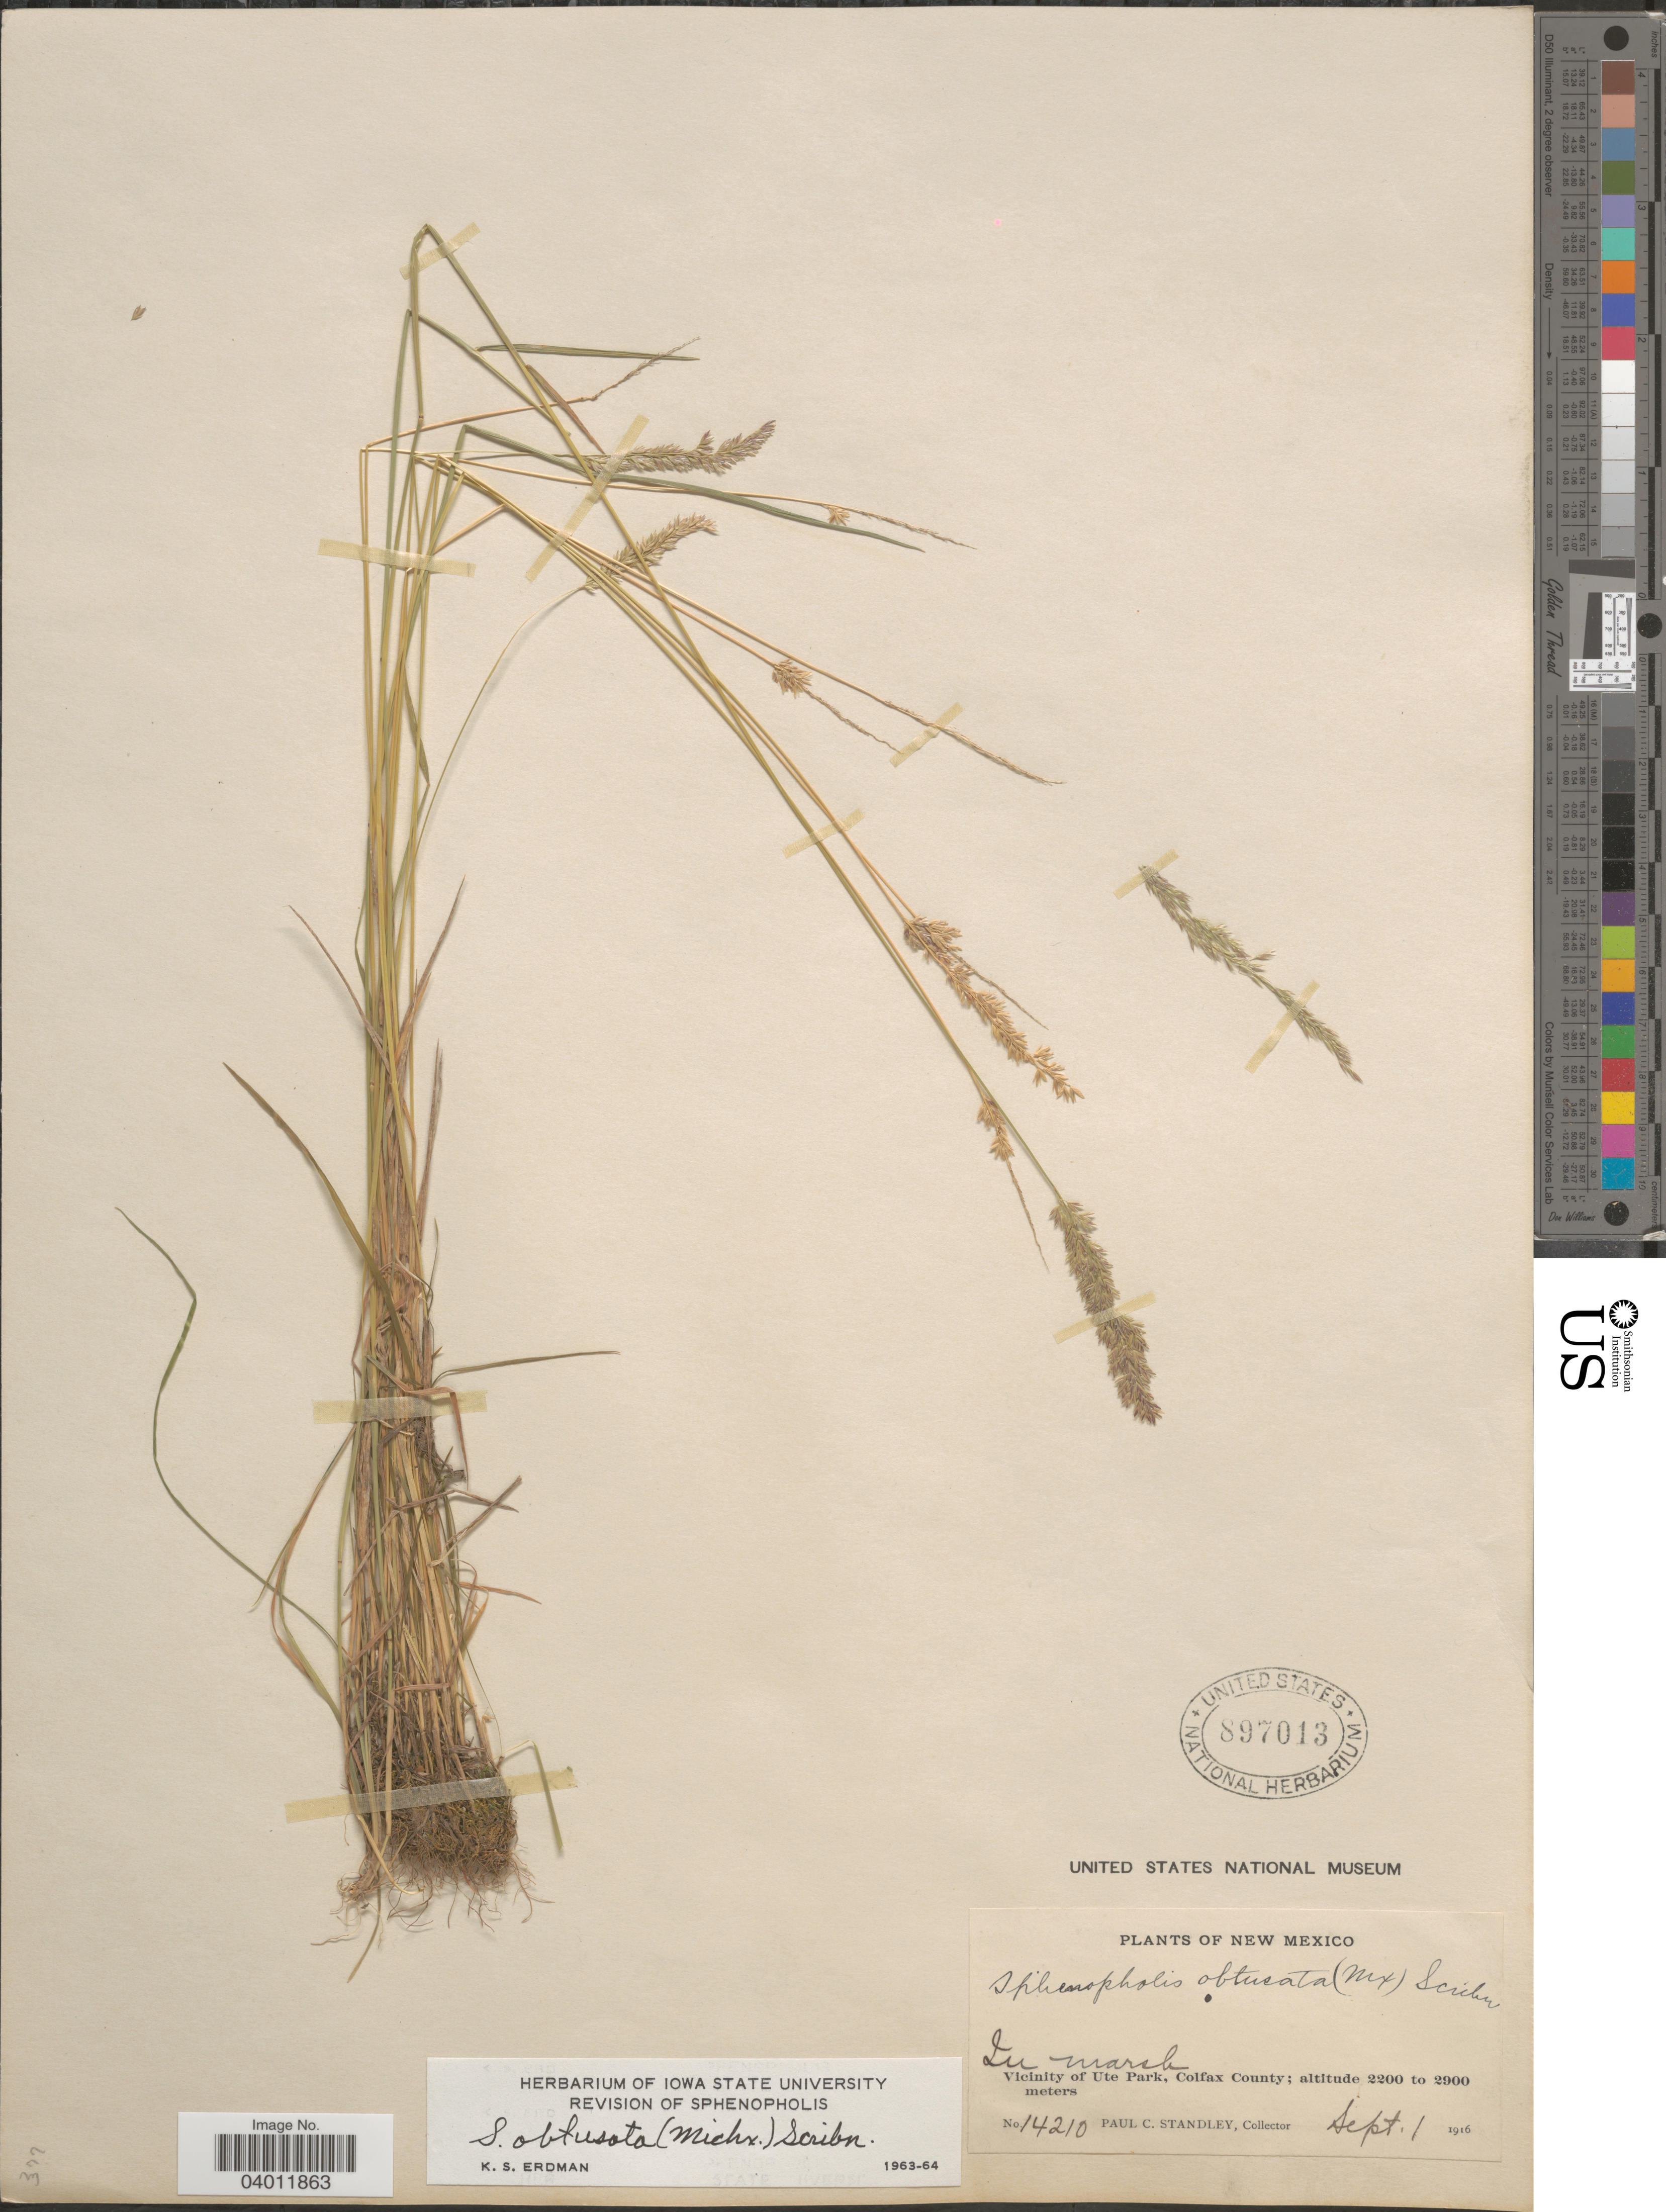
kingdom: Plantae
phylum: Tracheophyta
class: Liliopsida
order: Poales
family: Poaceae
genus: Sphenopholis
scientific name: Sphenopholis obtusata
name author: (Michx.) Scribn.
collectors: P. C. Standley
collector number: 14210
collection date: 1916-09-01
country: United States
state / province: New Mexico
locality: Vicinity of Ute Park, Colfax County.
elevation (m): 2200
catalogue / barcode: US 897013